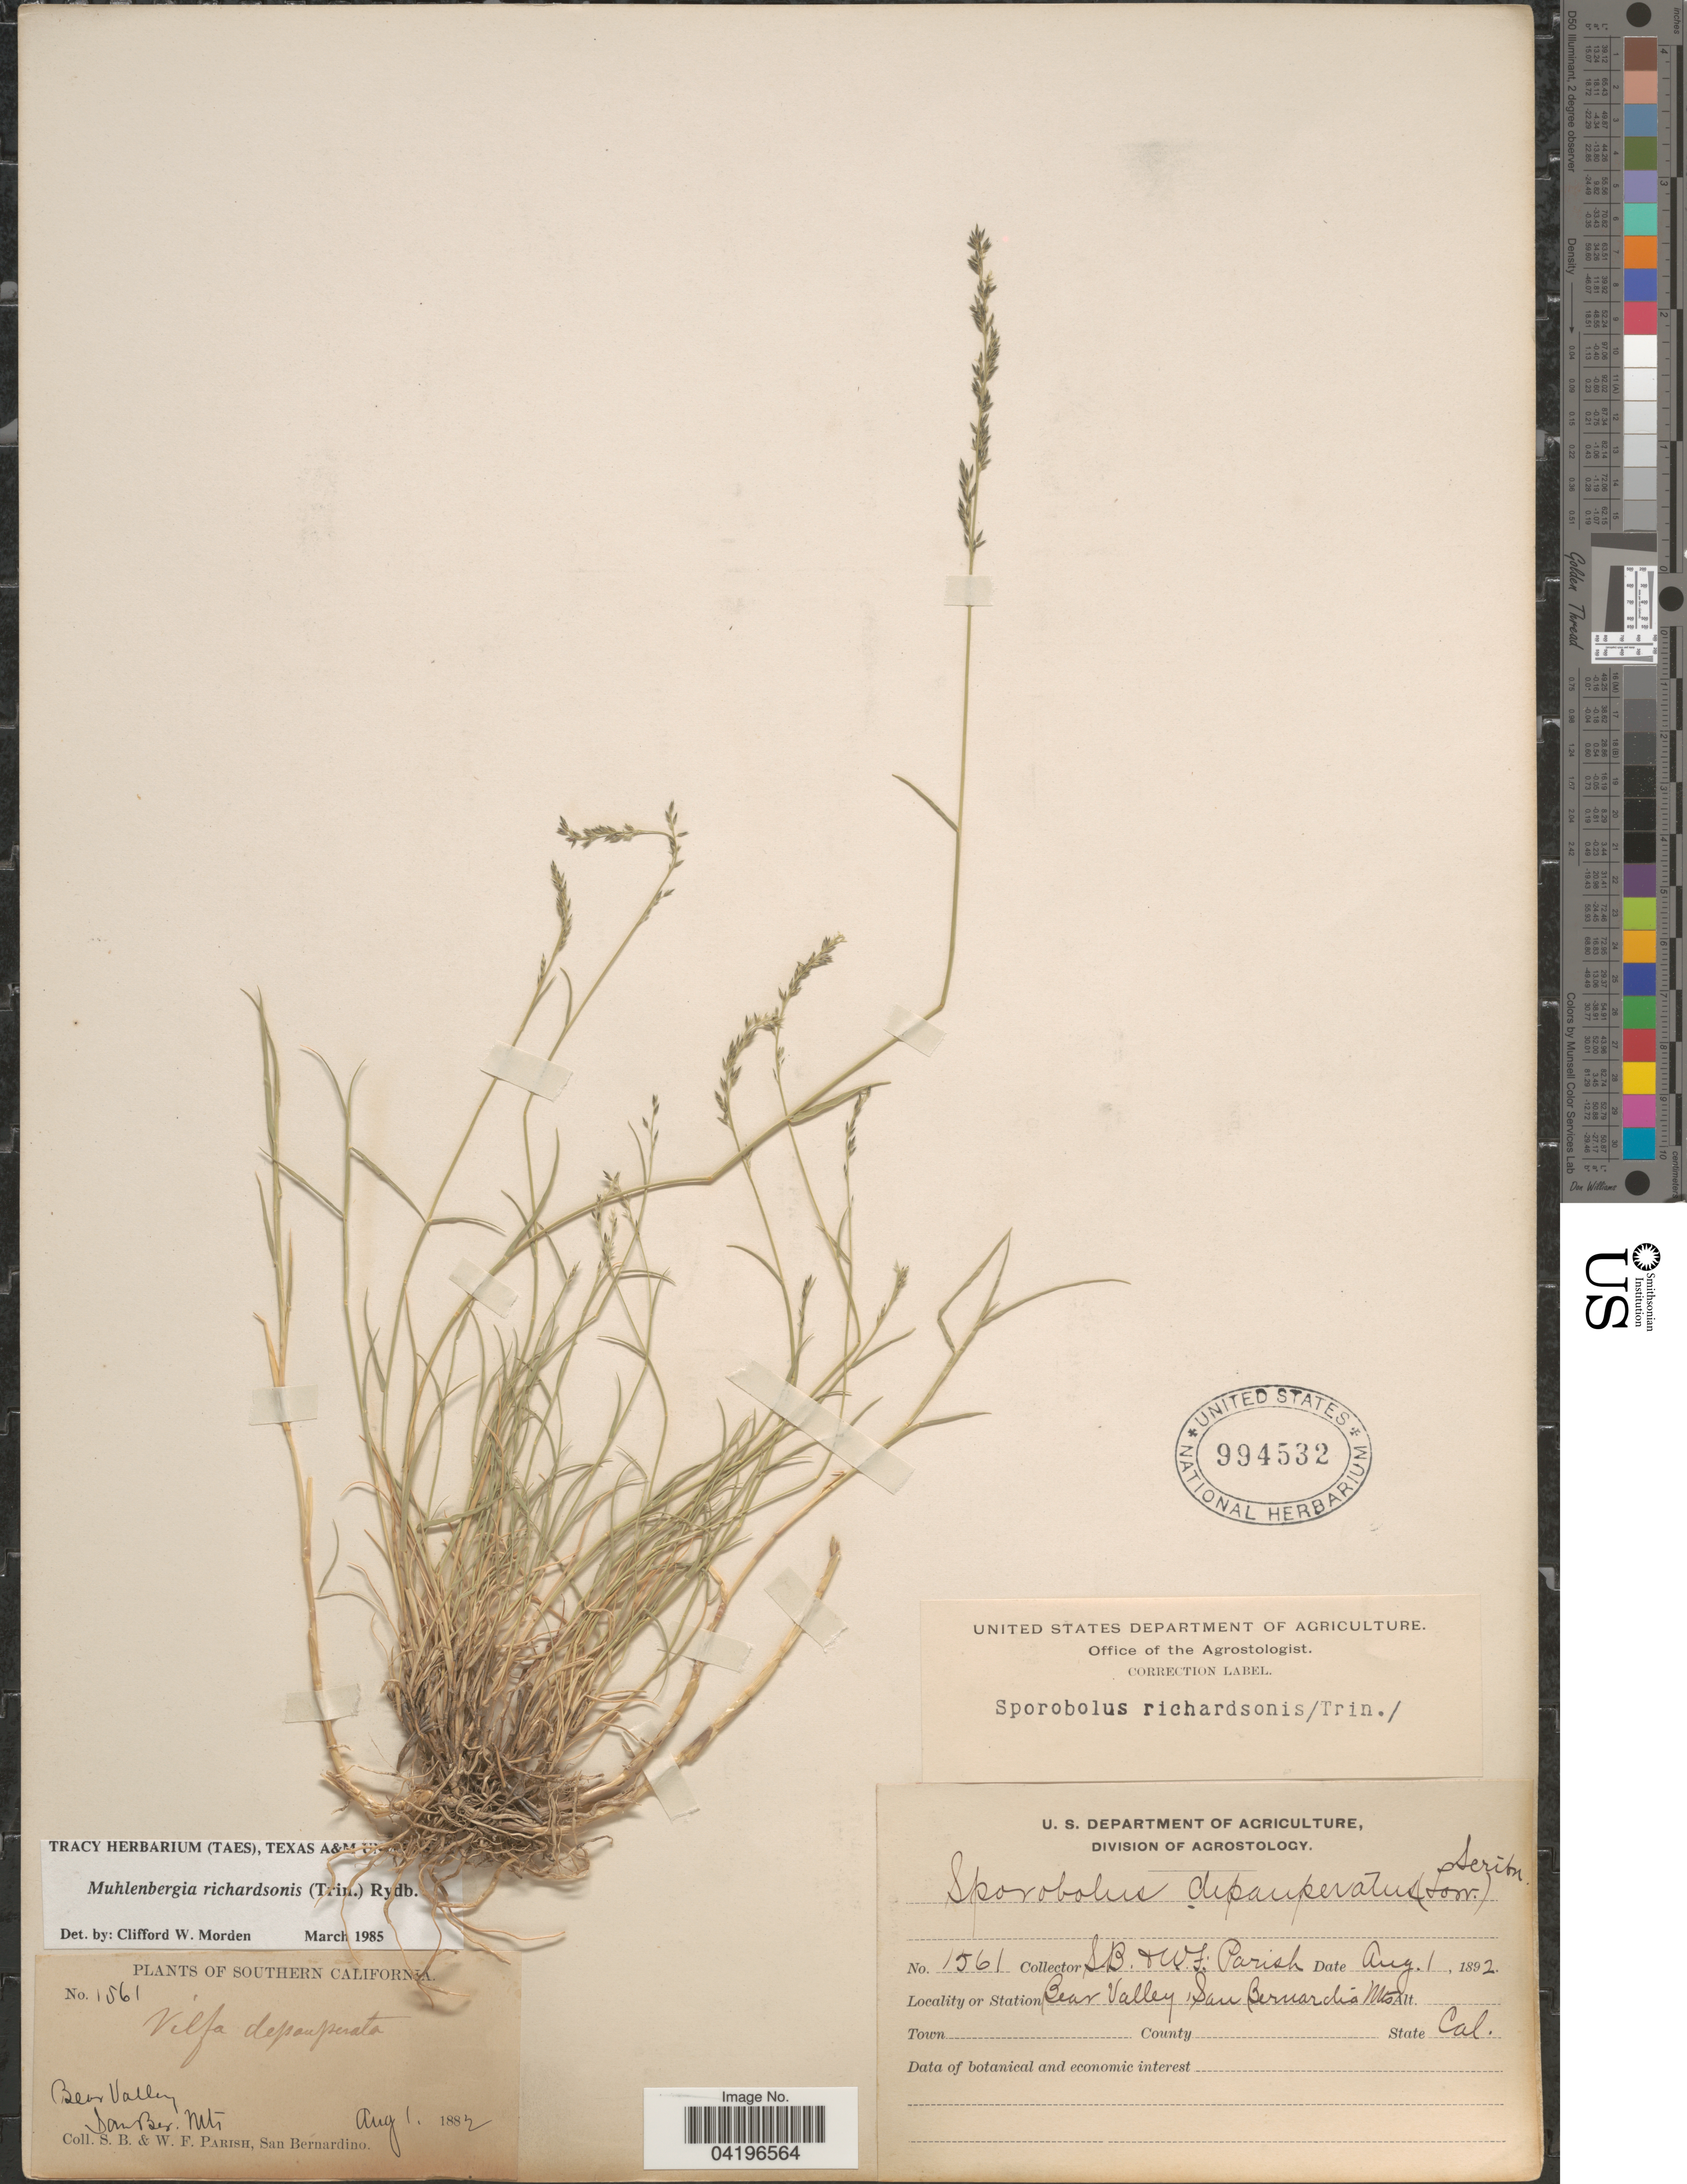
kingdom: Plantae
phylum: Tracheophyta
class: Liliopsida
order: Poales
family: Poaceae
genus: Muhlenbergia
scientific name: Muhlenbergia richardsonis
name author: (Trin.) Rydb.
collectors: S. B. Parish & W. F. Parish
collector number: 1561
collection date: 1882-08-01/1892-08-01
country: United States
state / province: California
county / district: San Bernardino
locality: Southern California. Bear Valley. San Bernardino Mts.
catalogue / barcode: US 994532